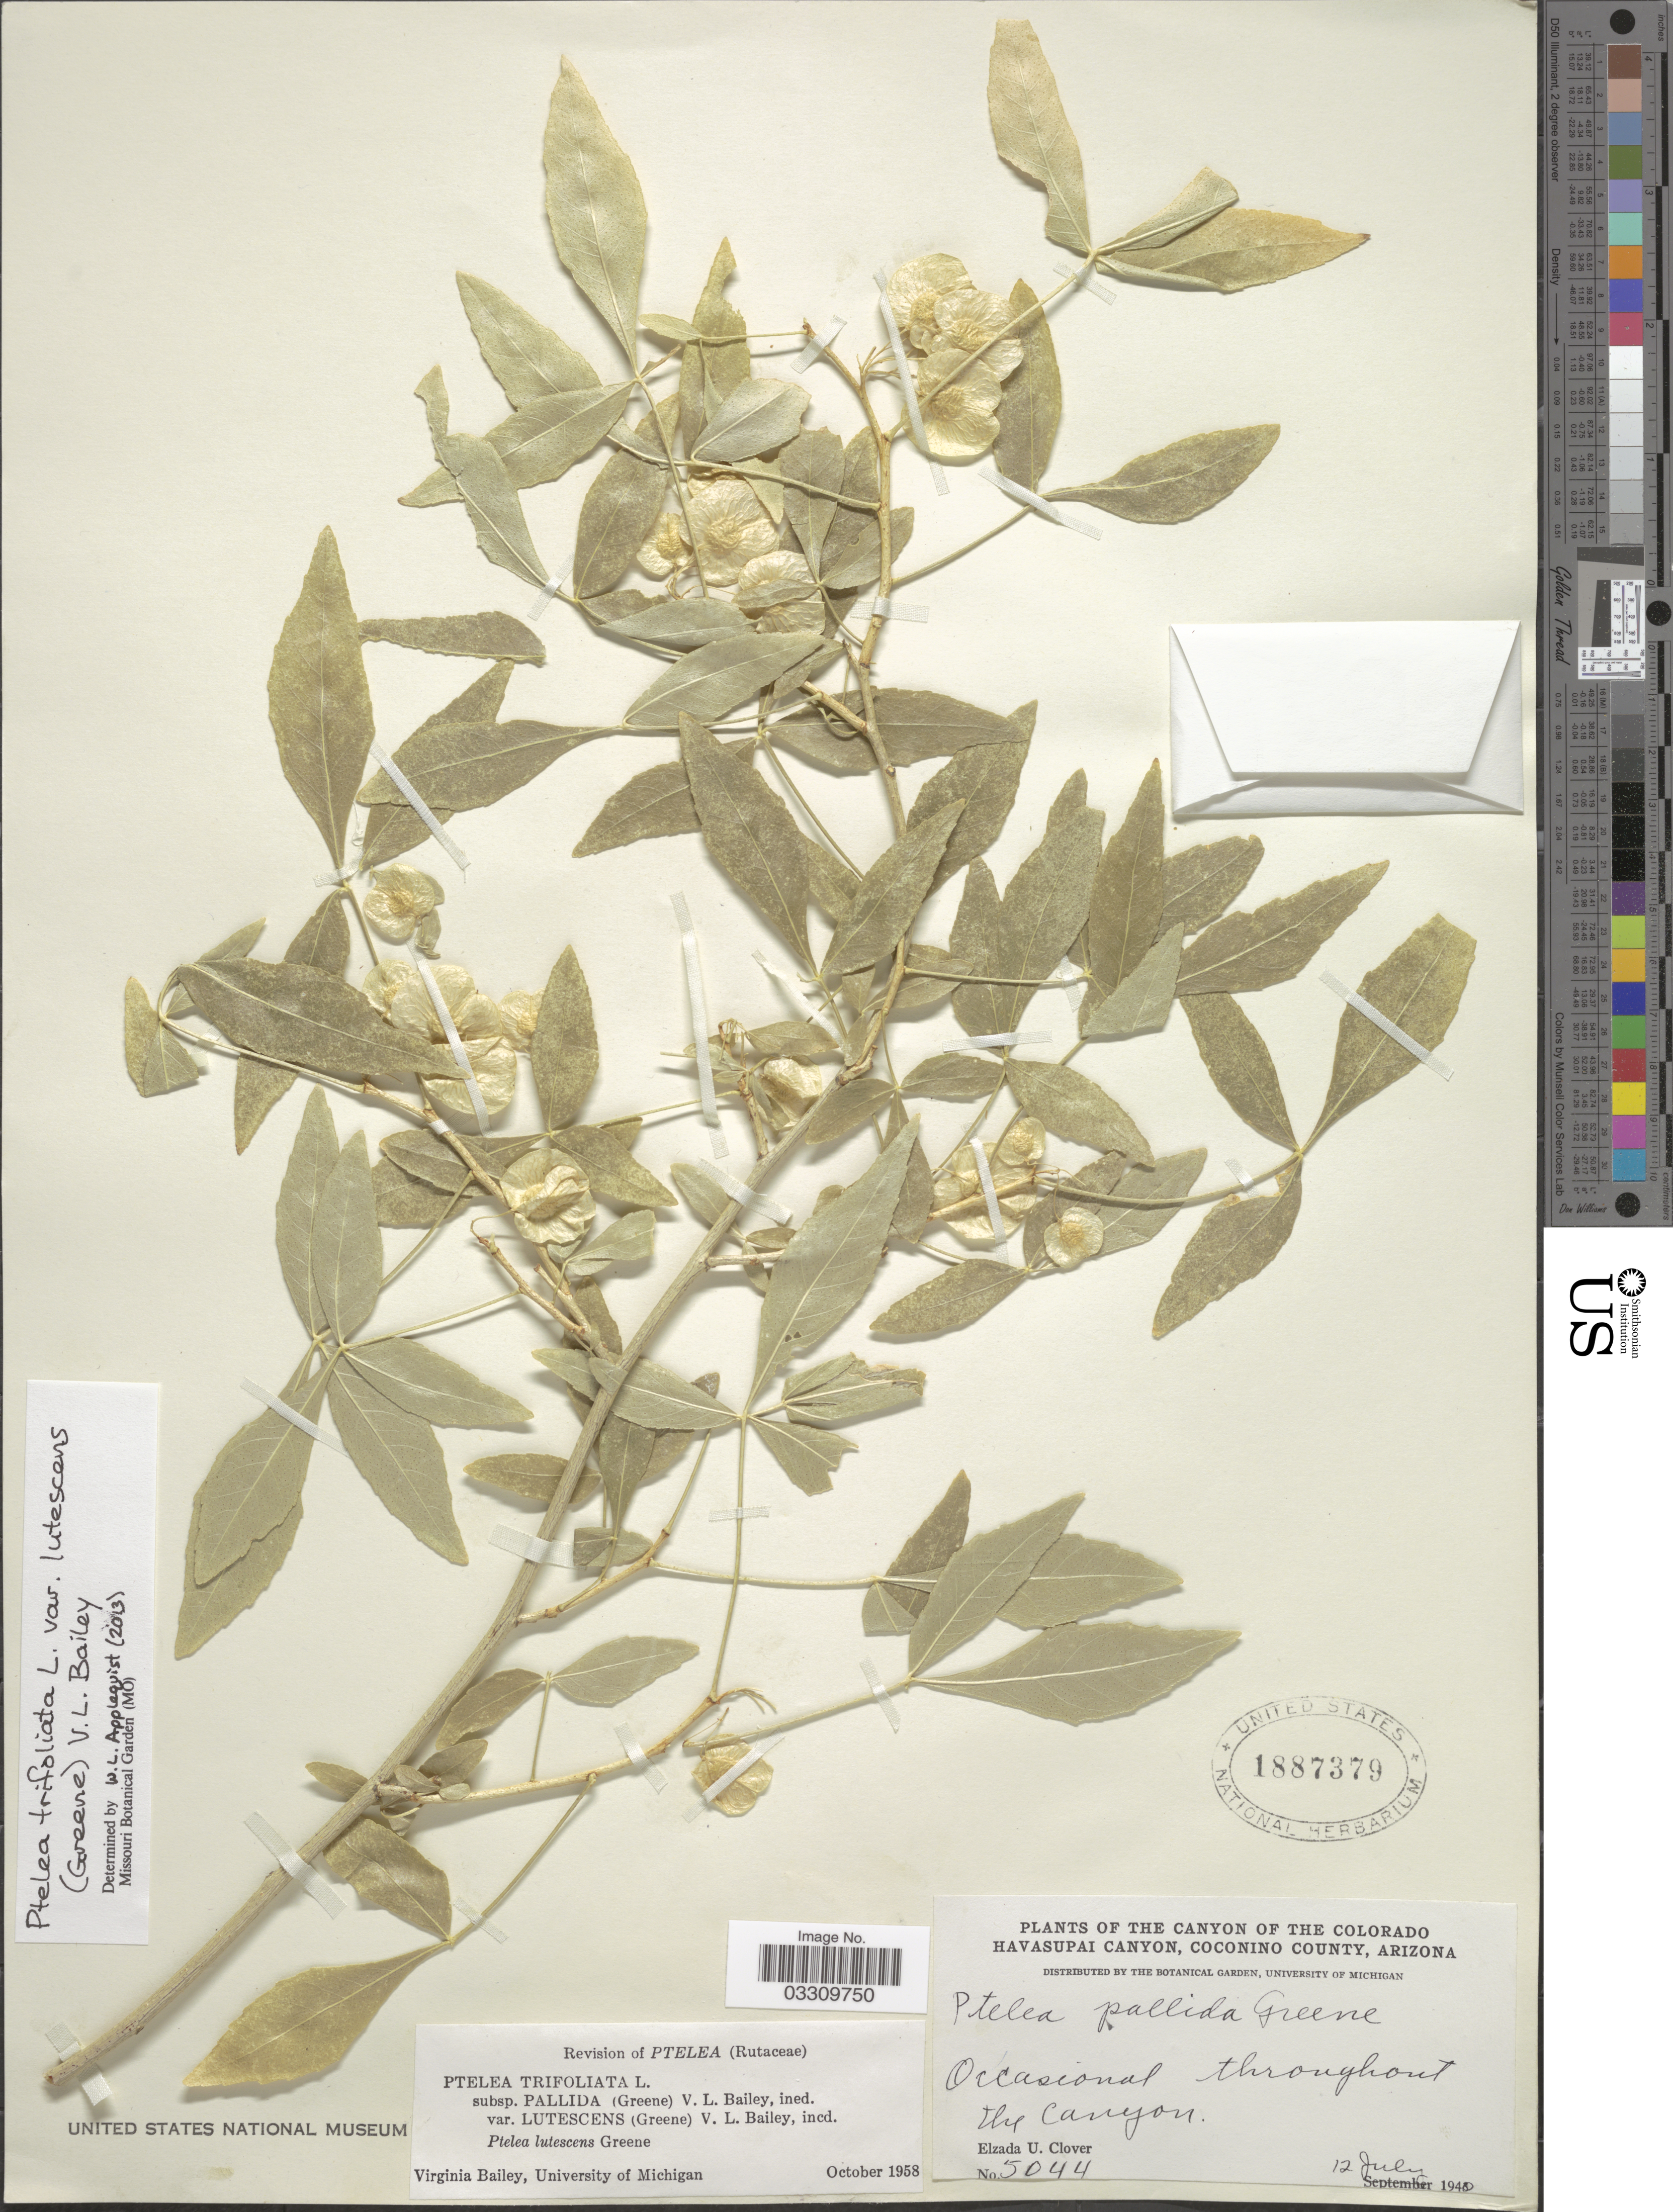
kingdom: Plantae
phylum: Tracheophyta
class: Magnoliopsida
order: Sapindales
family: Rutaceae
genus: Ptelea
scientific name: Ptelea trifoliata var. lutescens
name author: V. L. Bailey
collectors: E. U. Clover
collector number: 5044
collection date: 1940-07-12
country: United States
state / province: Arizona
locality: The Canyon of the Colorado Havasupai Canyon, Coconino County. Occasional throughout the Canyon.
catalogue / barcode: US 1887379